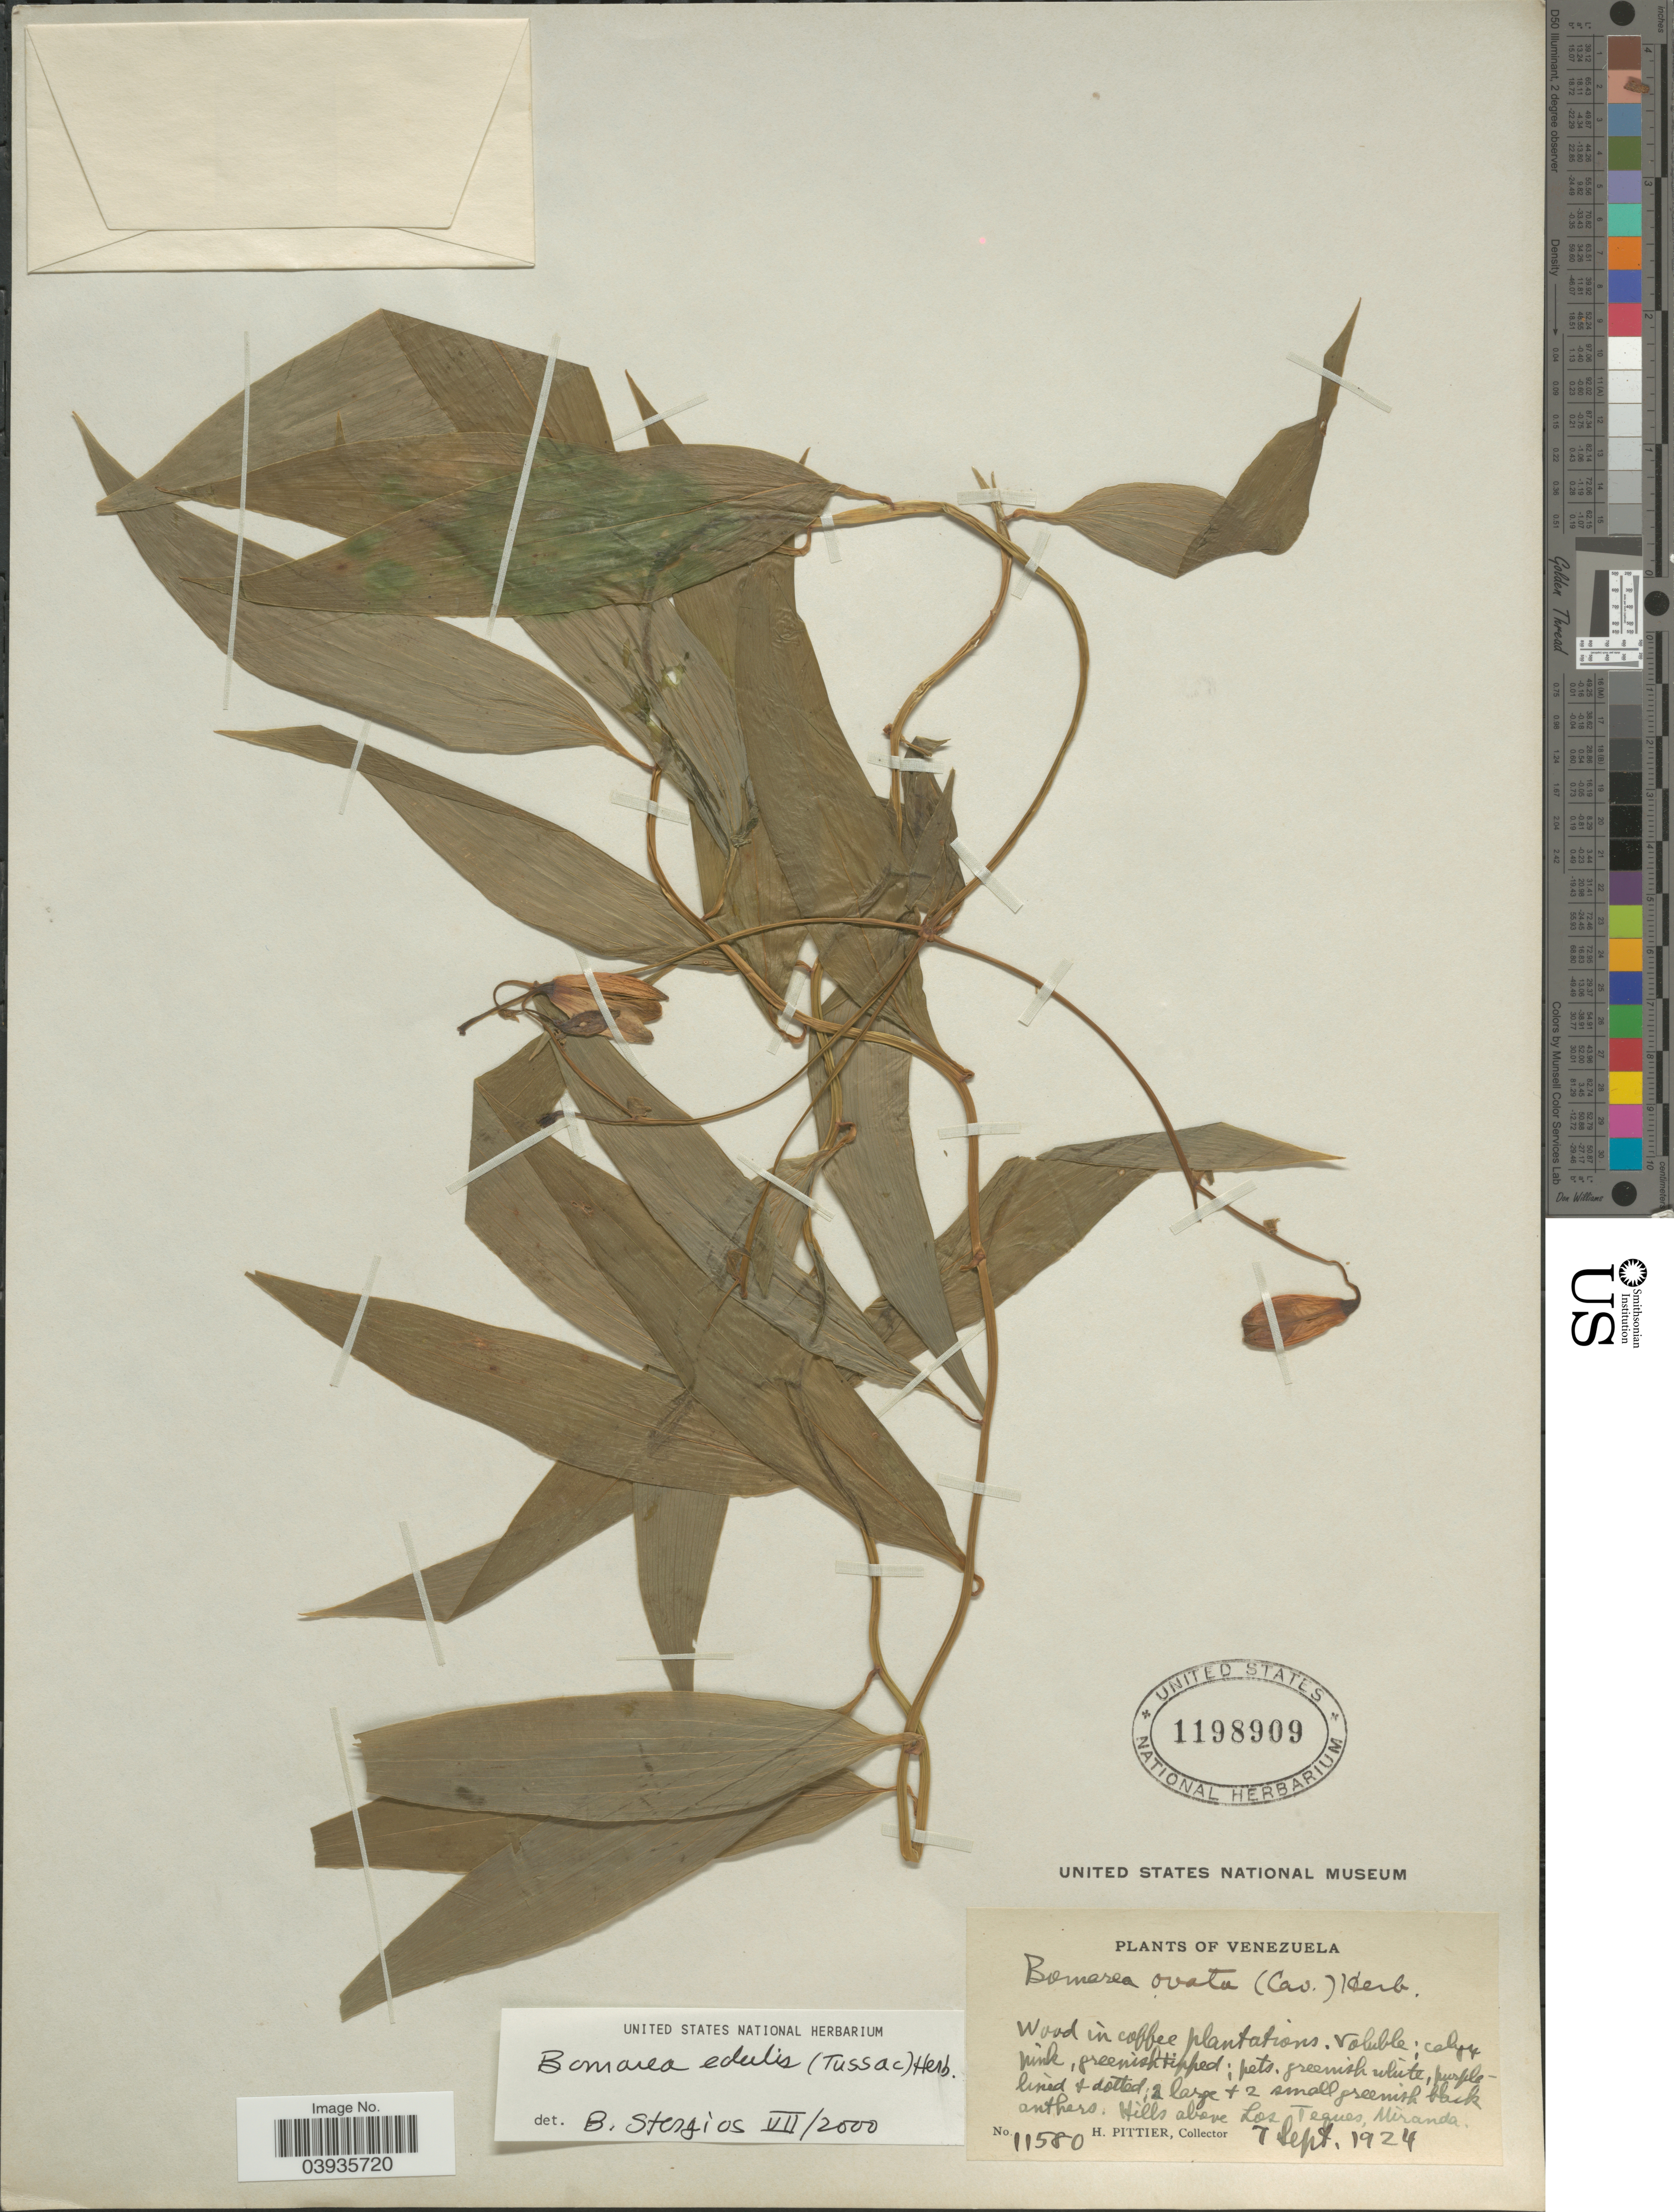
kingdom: Plantae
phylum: Tracheophyta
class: Liliopsida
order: Liliales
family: Alstroemeriaceae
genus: Bomarea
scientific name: Bomarea edulis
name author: (Tussac) Herb.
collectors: H. F. Pittier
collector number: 11580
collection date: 1924-09-07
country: Venezuela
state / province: Miranda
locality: Hills above Los Teques.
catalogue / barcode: US 1198909